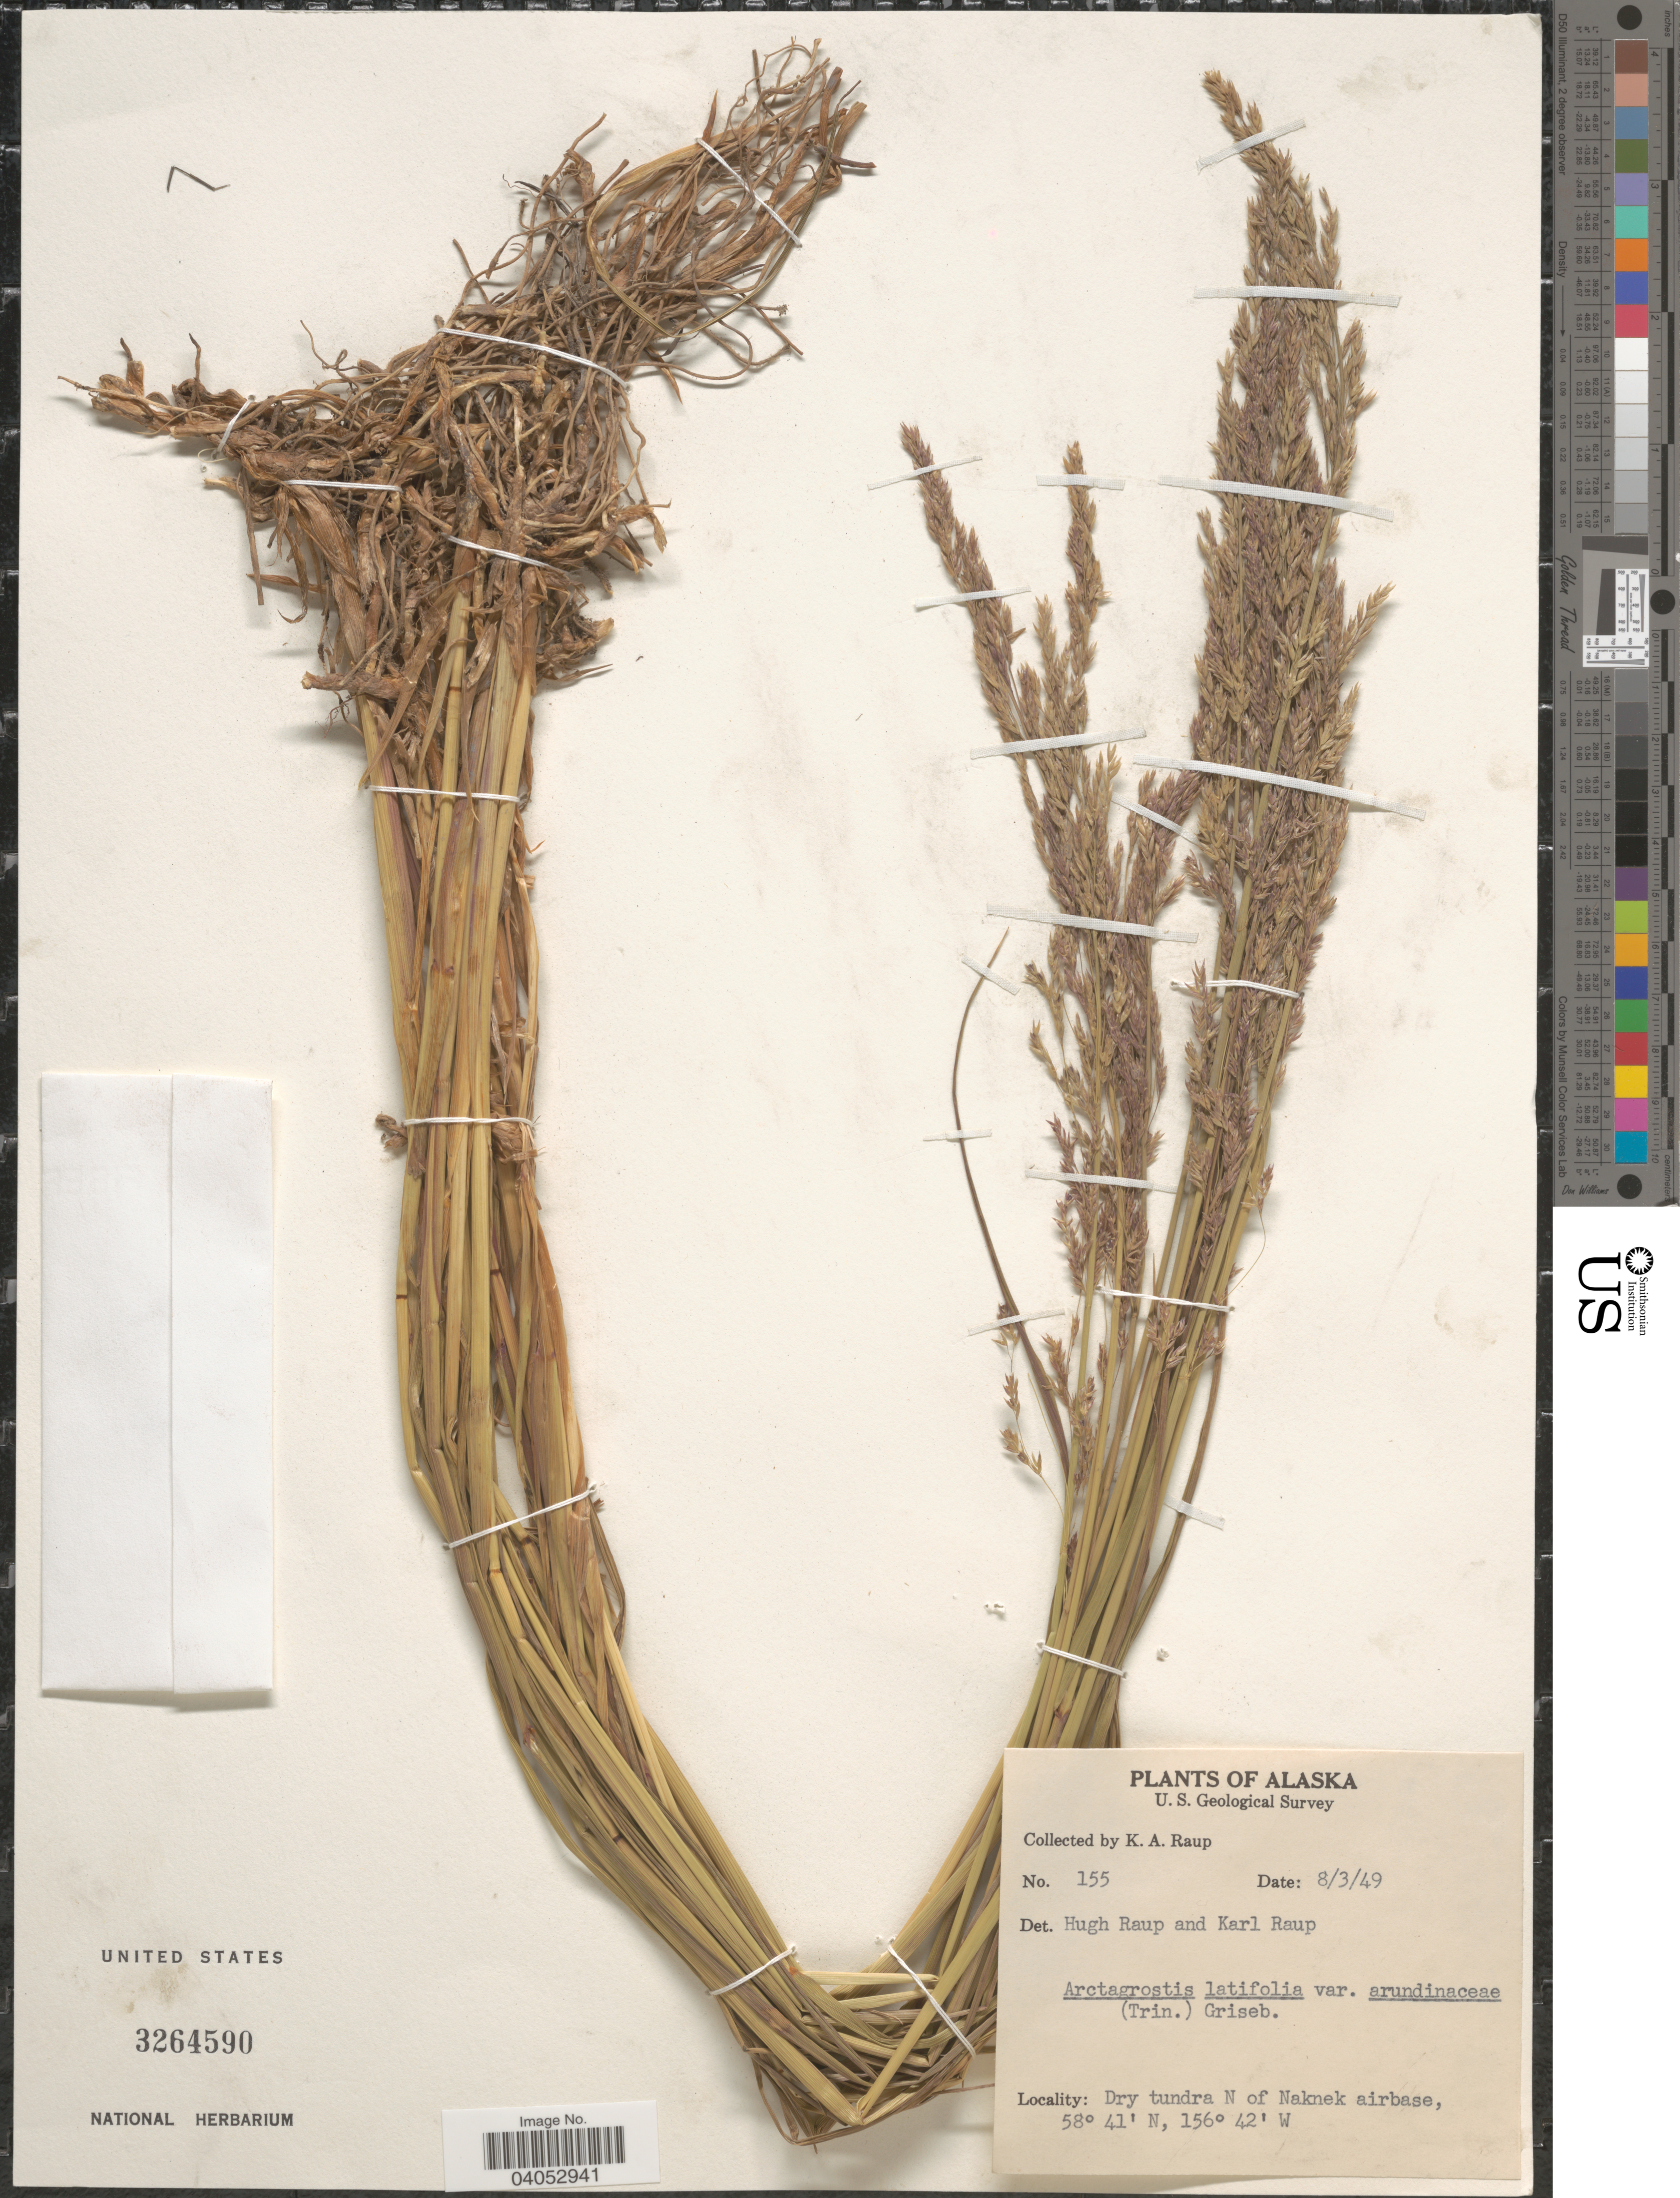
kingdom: Plantae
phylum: Tracheophyta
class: Liliopsida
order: Poales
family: Poaceae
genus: Arctagrostis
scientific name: Arctagrostis latifolia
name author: (R. Br.) Griseb.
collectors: K. Raup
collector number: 155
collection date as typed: Transcribed d/m/y: 3/8/49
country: United States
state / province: Alaska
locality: Dry tundra N of Naknek airbase.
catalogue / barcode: US 3264590